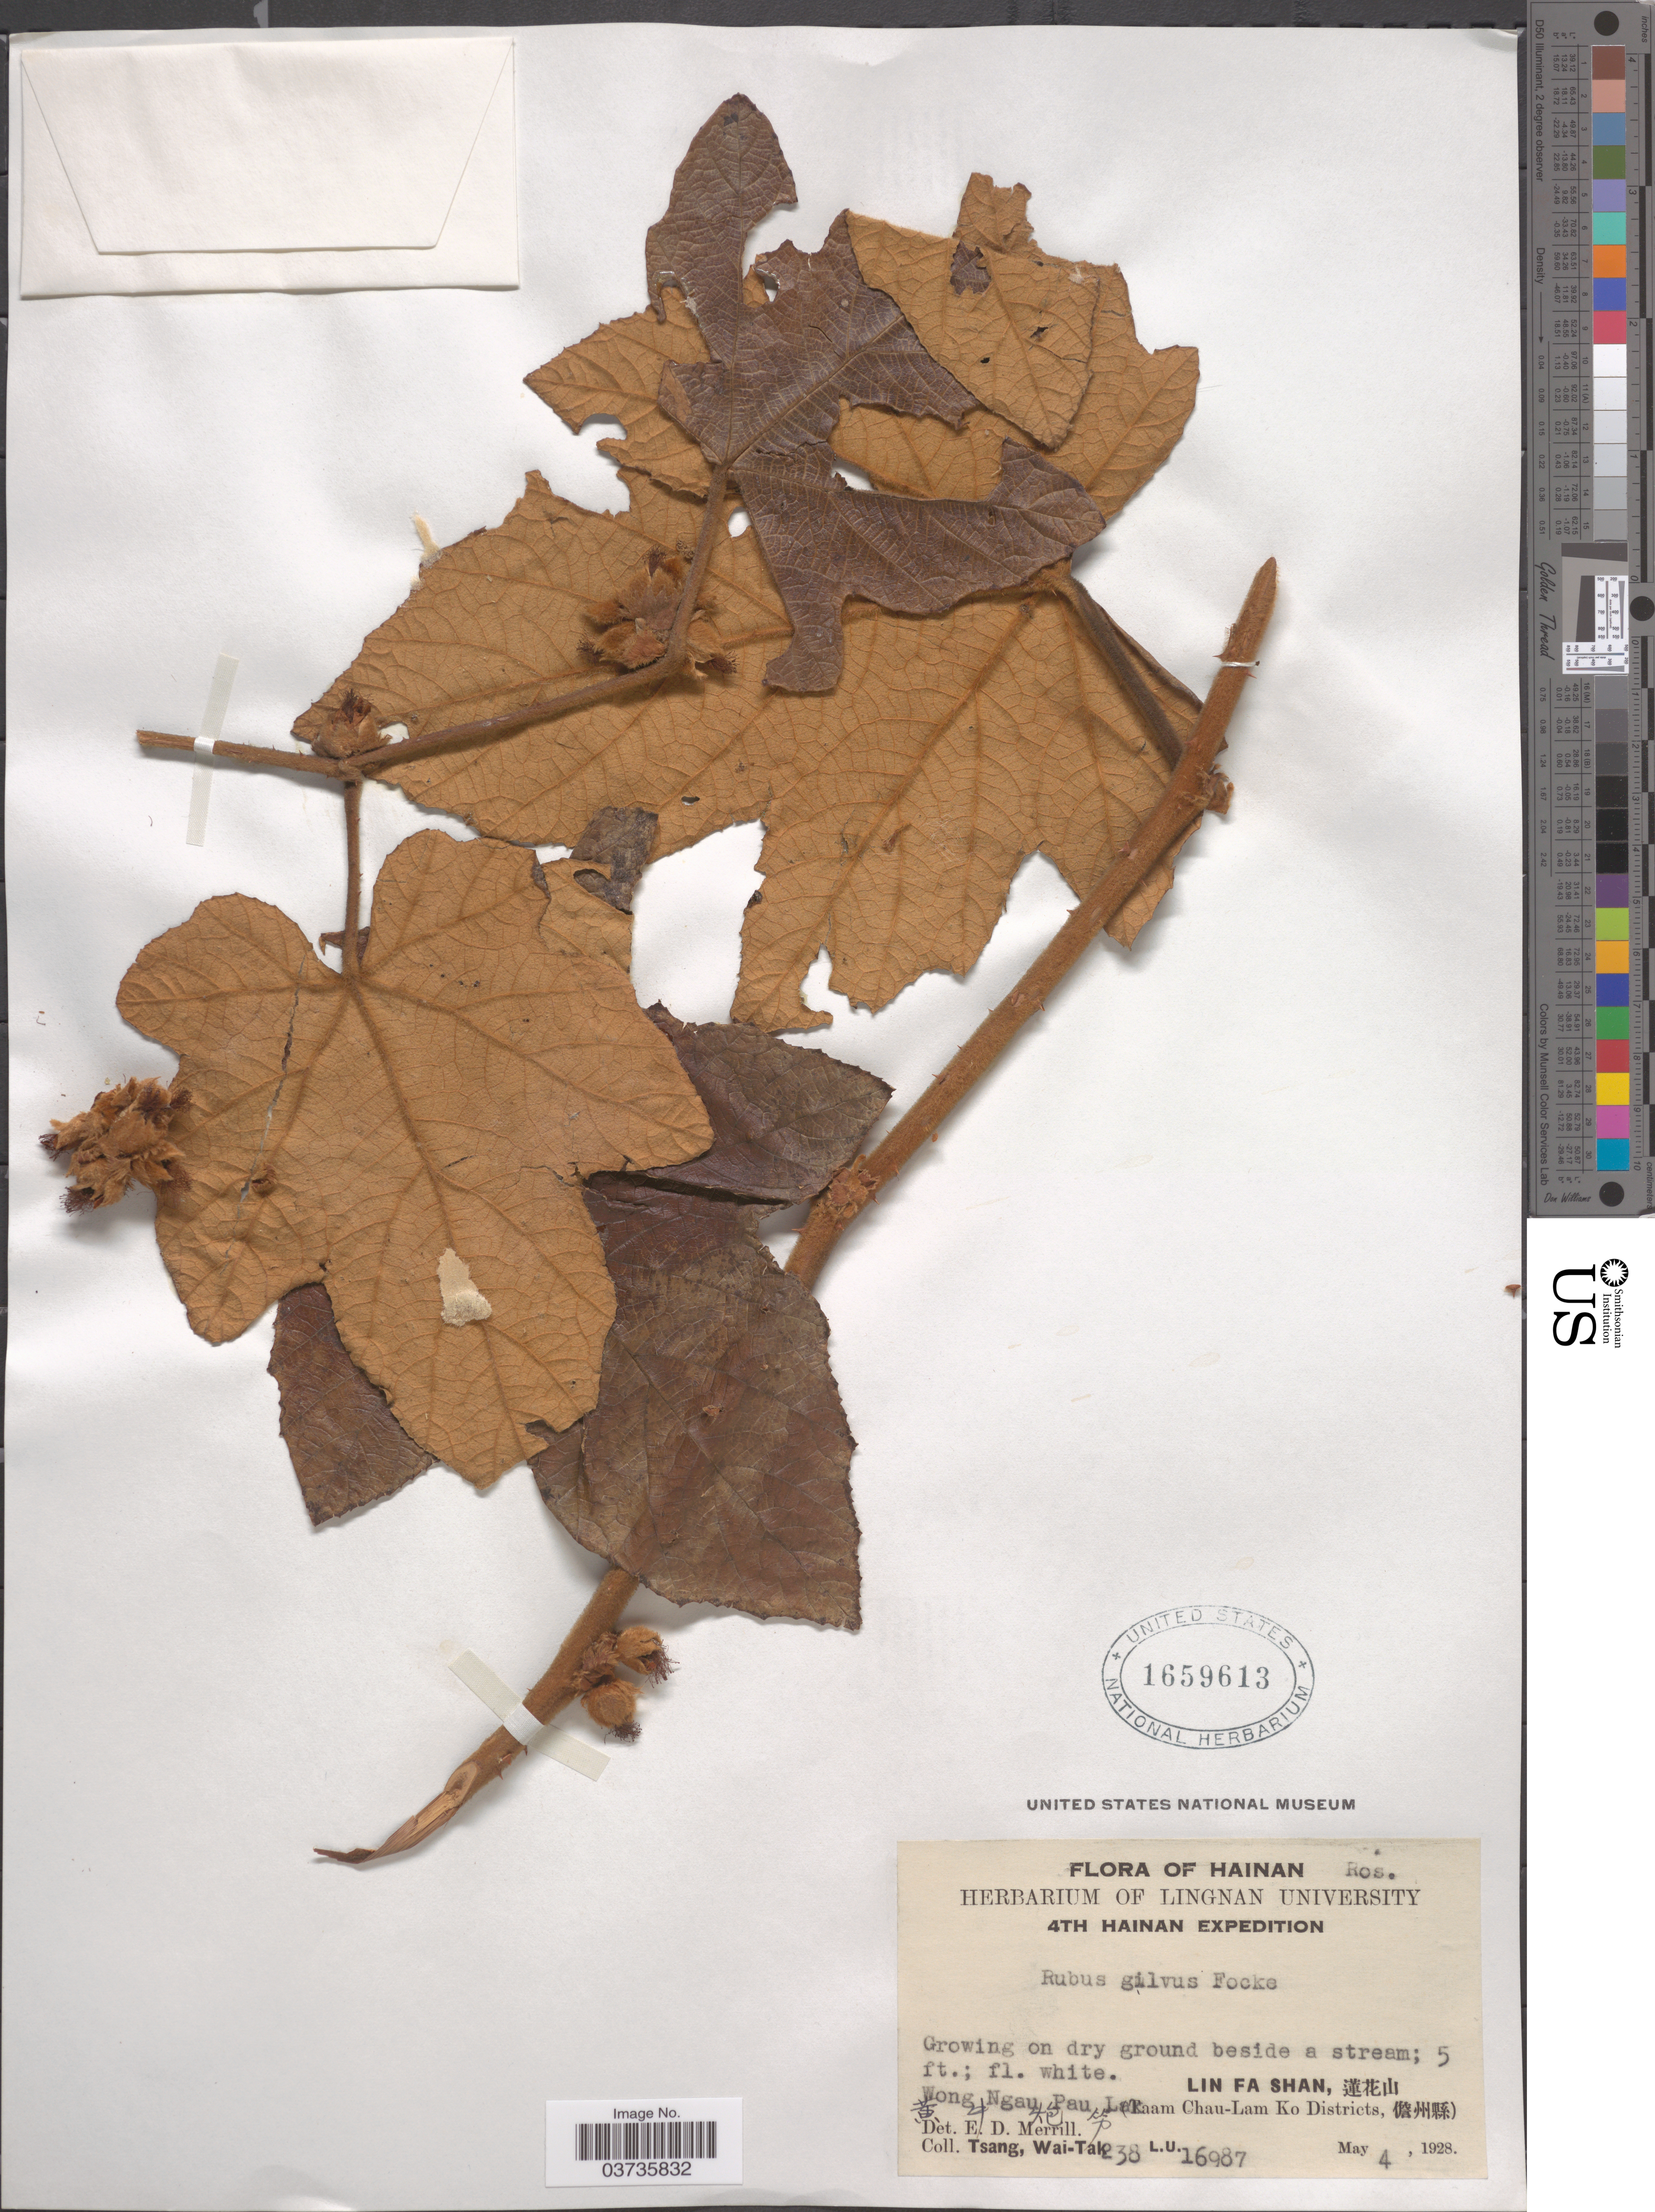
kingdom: Plantae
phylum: Tracheophyta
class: Magnoliopsida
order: Rosales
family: Rosaceae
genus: Rubus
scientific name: Rubus gilvus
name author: Focke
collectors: W. T. Tsang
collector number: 238L.U.16987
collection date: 1928-05-02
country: China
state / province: Hainan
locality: Lin Fa Shan, X. (Kaam Chau-Lam Ko Districts, X). Wong Ngau Pau Lak [interpreted] X.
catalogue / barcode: US 1659613